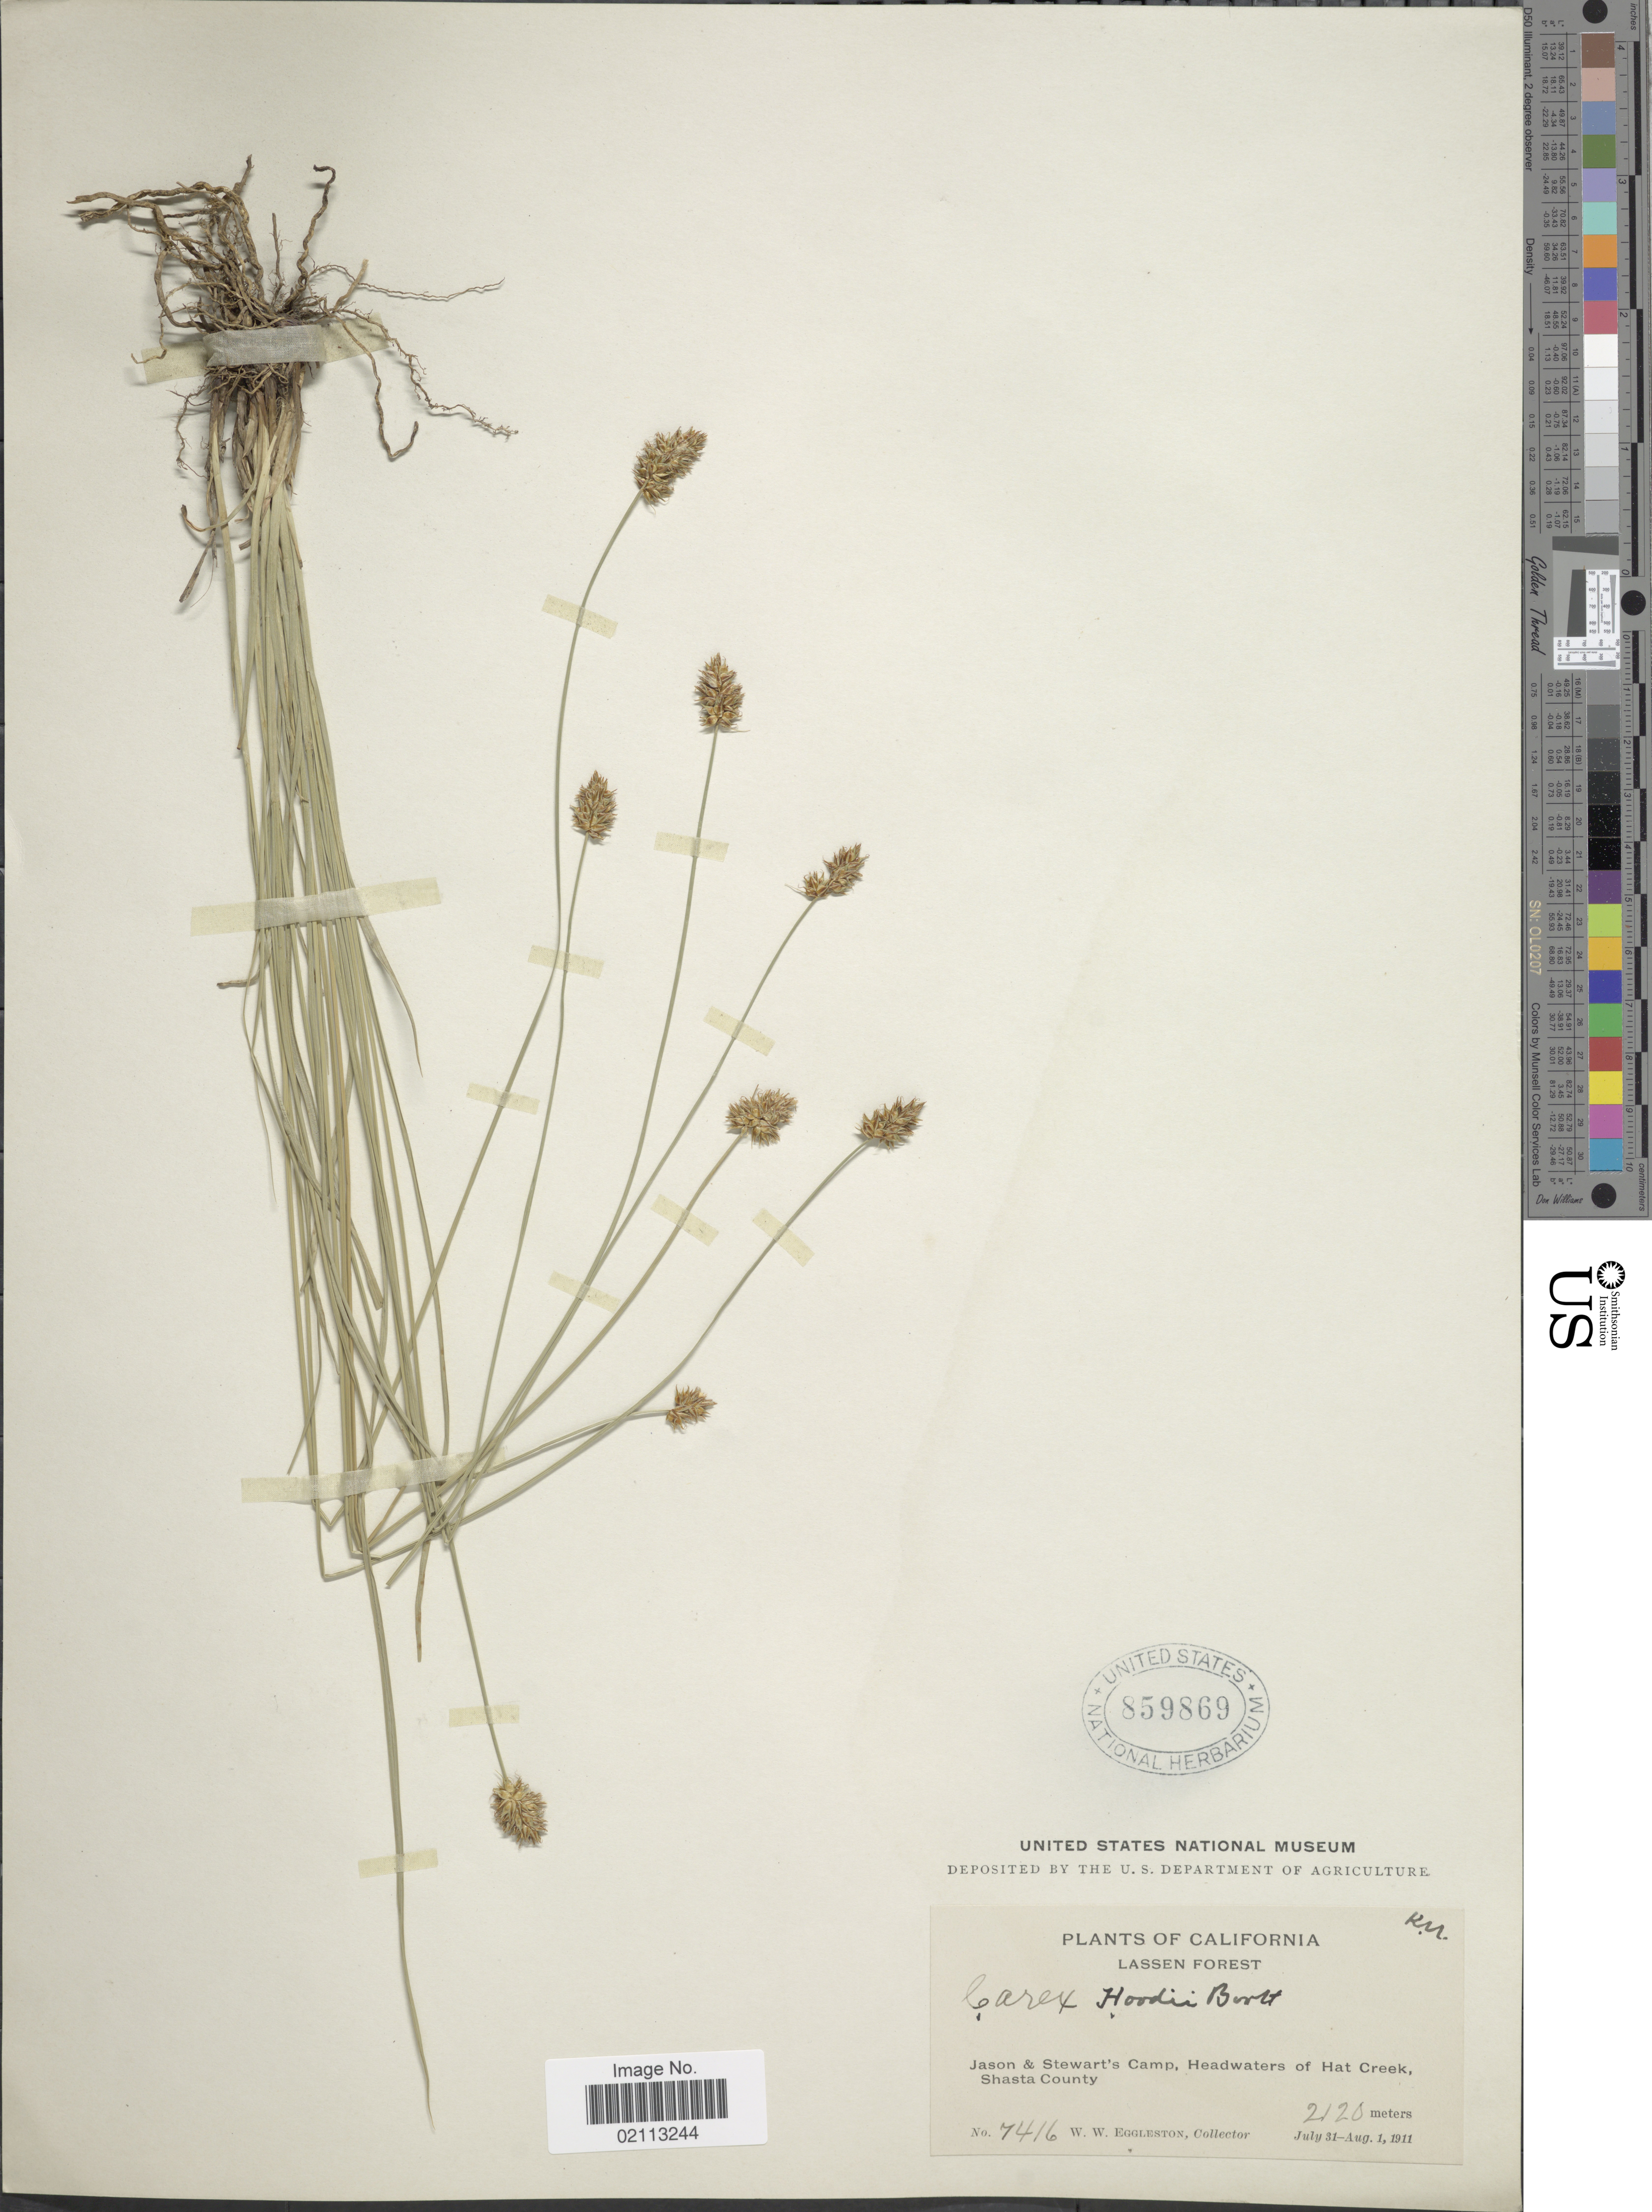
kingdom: Plantae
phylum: Tracheophyta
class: Liliopsida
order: Poales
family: Cyperaceae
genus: Carex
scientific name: Carex hoodii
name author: Boott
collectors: W. W. Eggleston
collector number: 7416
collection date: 1911-07-31/1911-08-01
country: United States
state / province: California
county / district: Shasta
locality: Lassen Forest. Jason & Stewart's Camp, Headwaters of Hat Creek, Shasta County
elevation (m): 2120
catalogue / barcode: US 859869